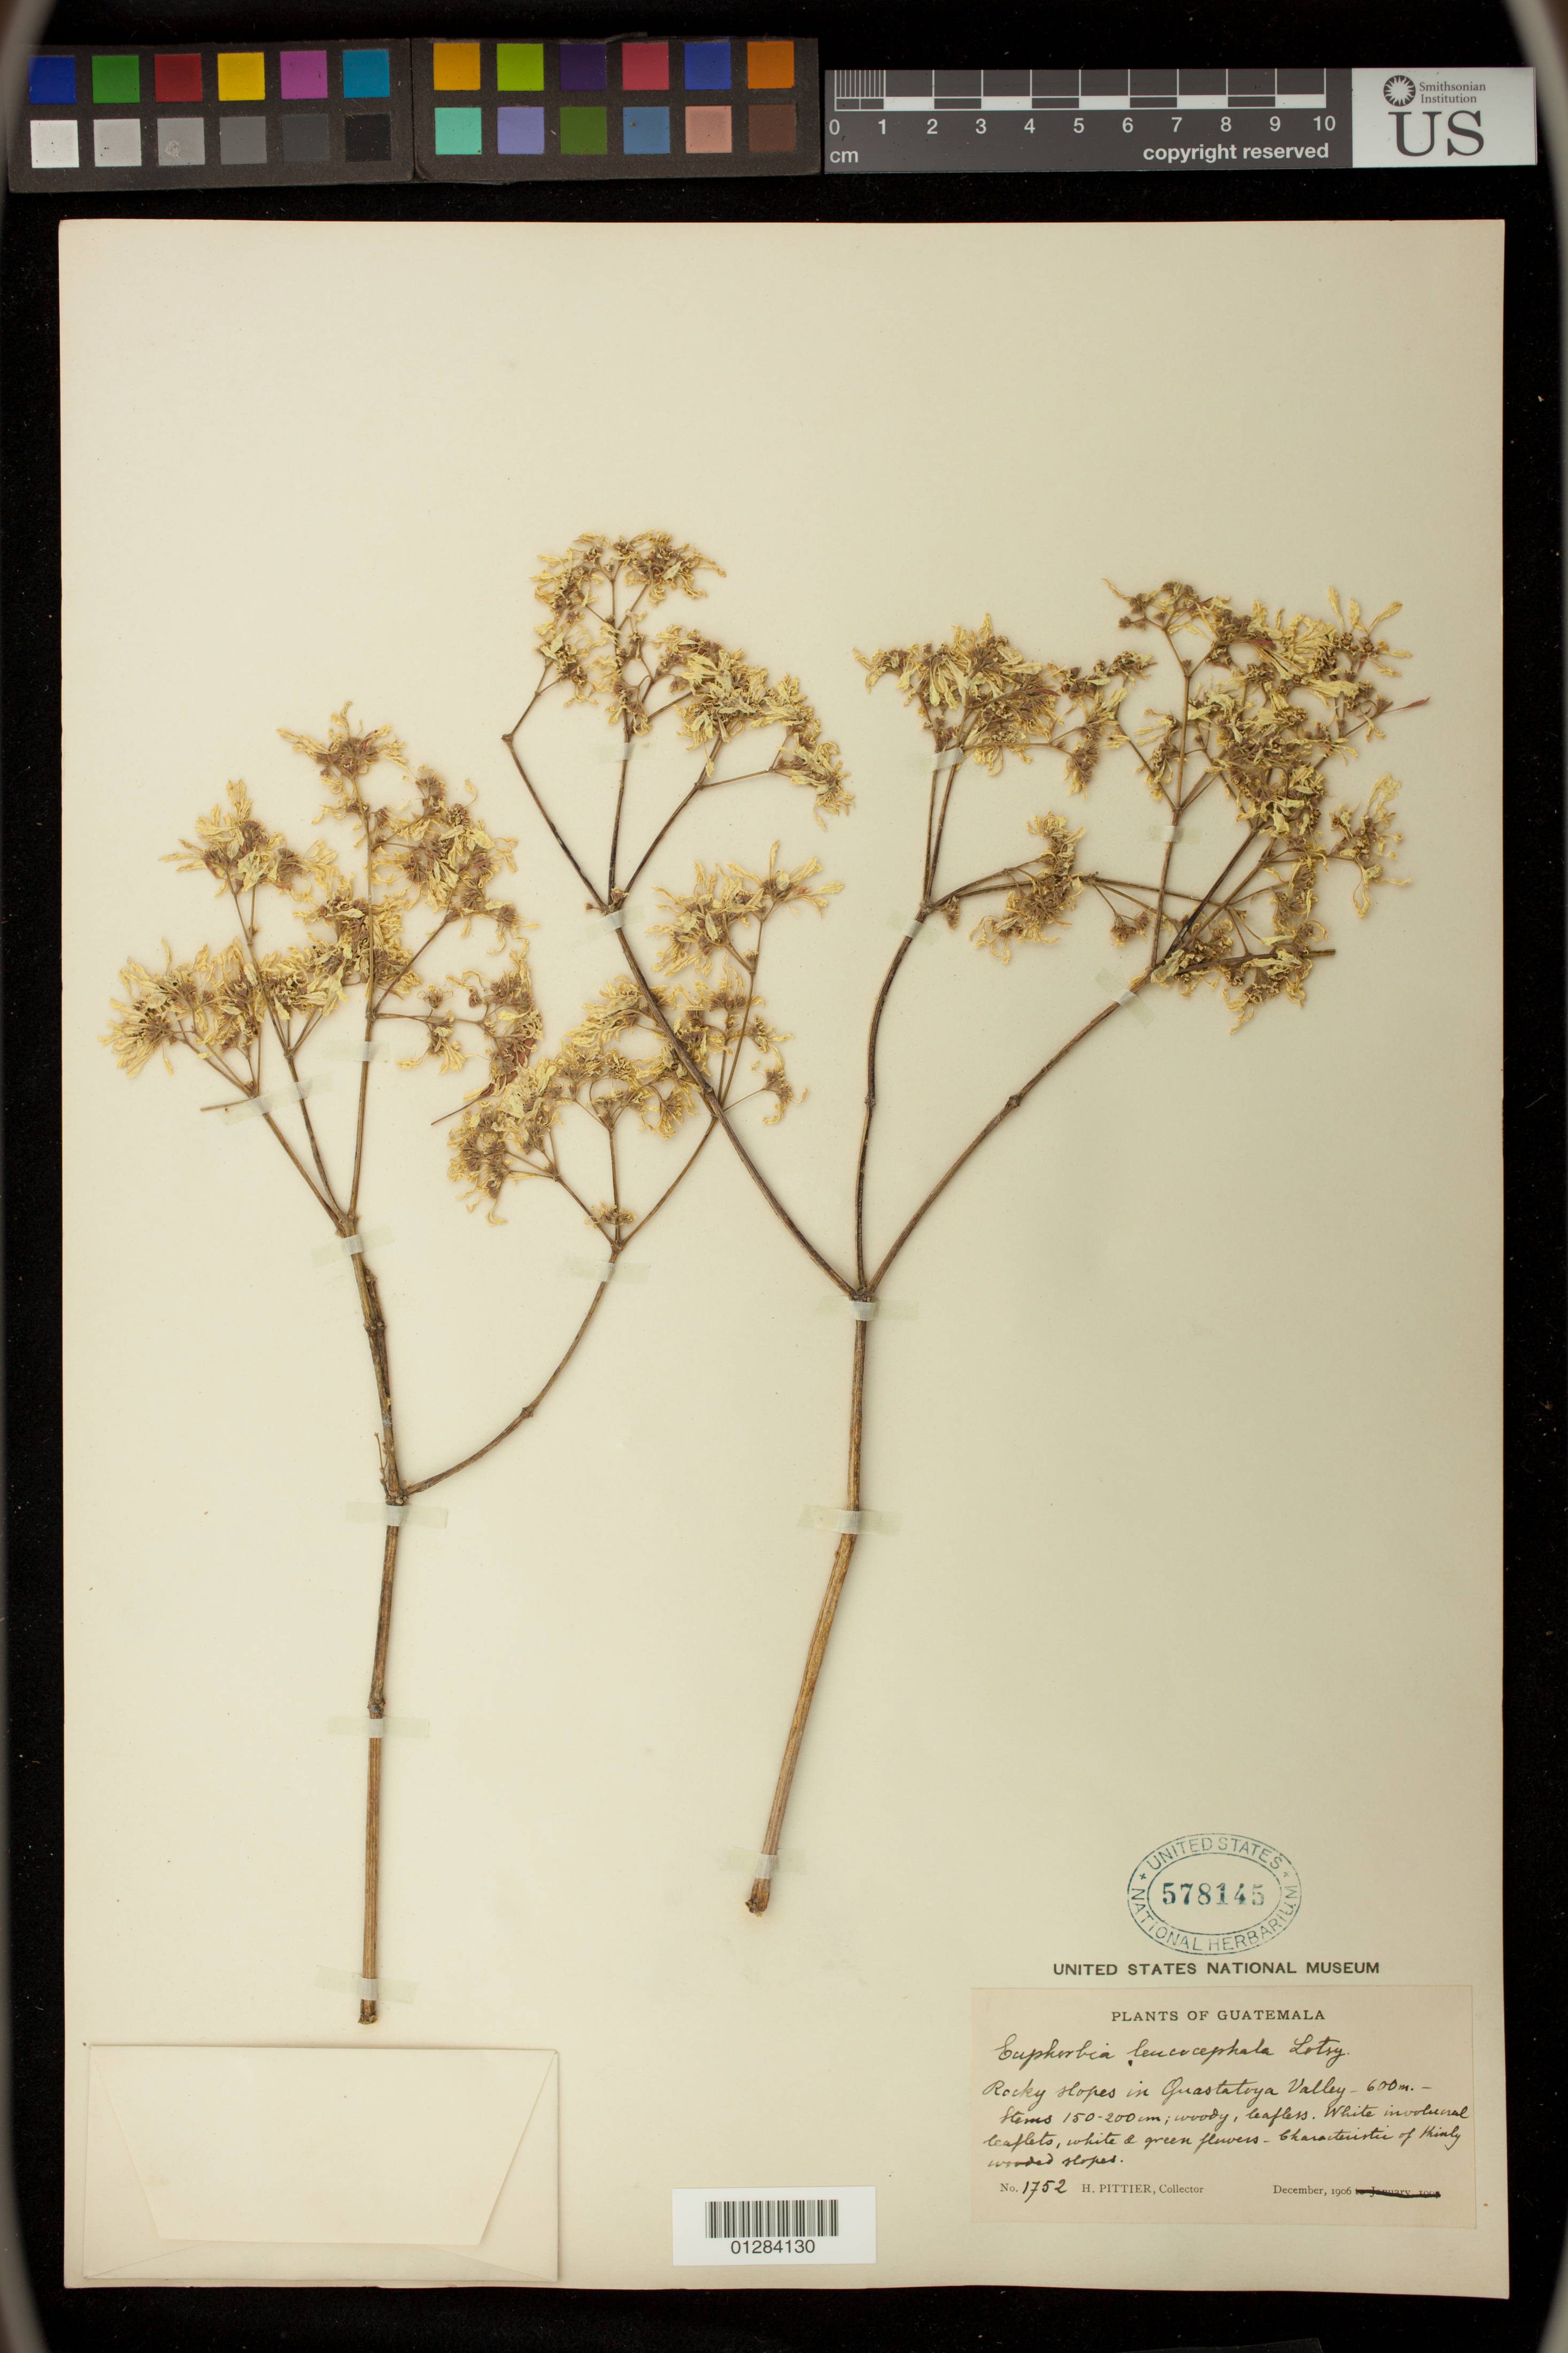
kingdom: Plantae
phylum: Tracheophyta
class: Magnoliopsida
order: Malpighiales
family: Euphorbiaceae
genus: Euphorbia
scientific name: Euphorbia leucocephala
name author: Lotsy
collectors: H. F. Pittier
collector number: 1752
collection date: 1906-12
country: Guatemala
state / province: El Progreso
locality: slopes in Guastatoya Valley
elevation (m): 600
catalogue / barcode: US 578145